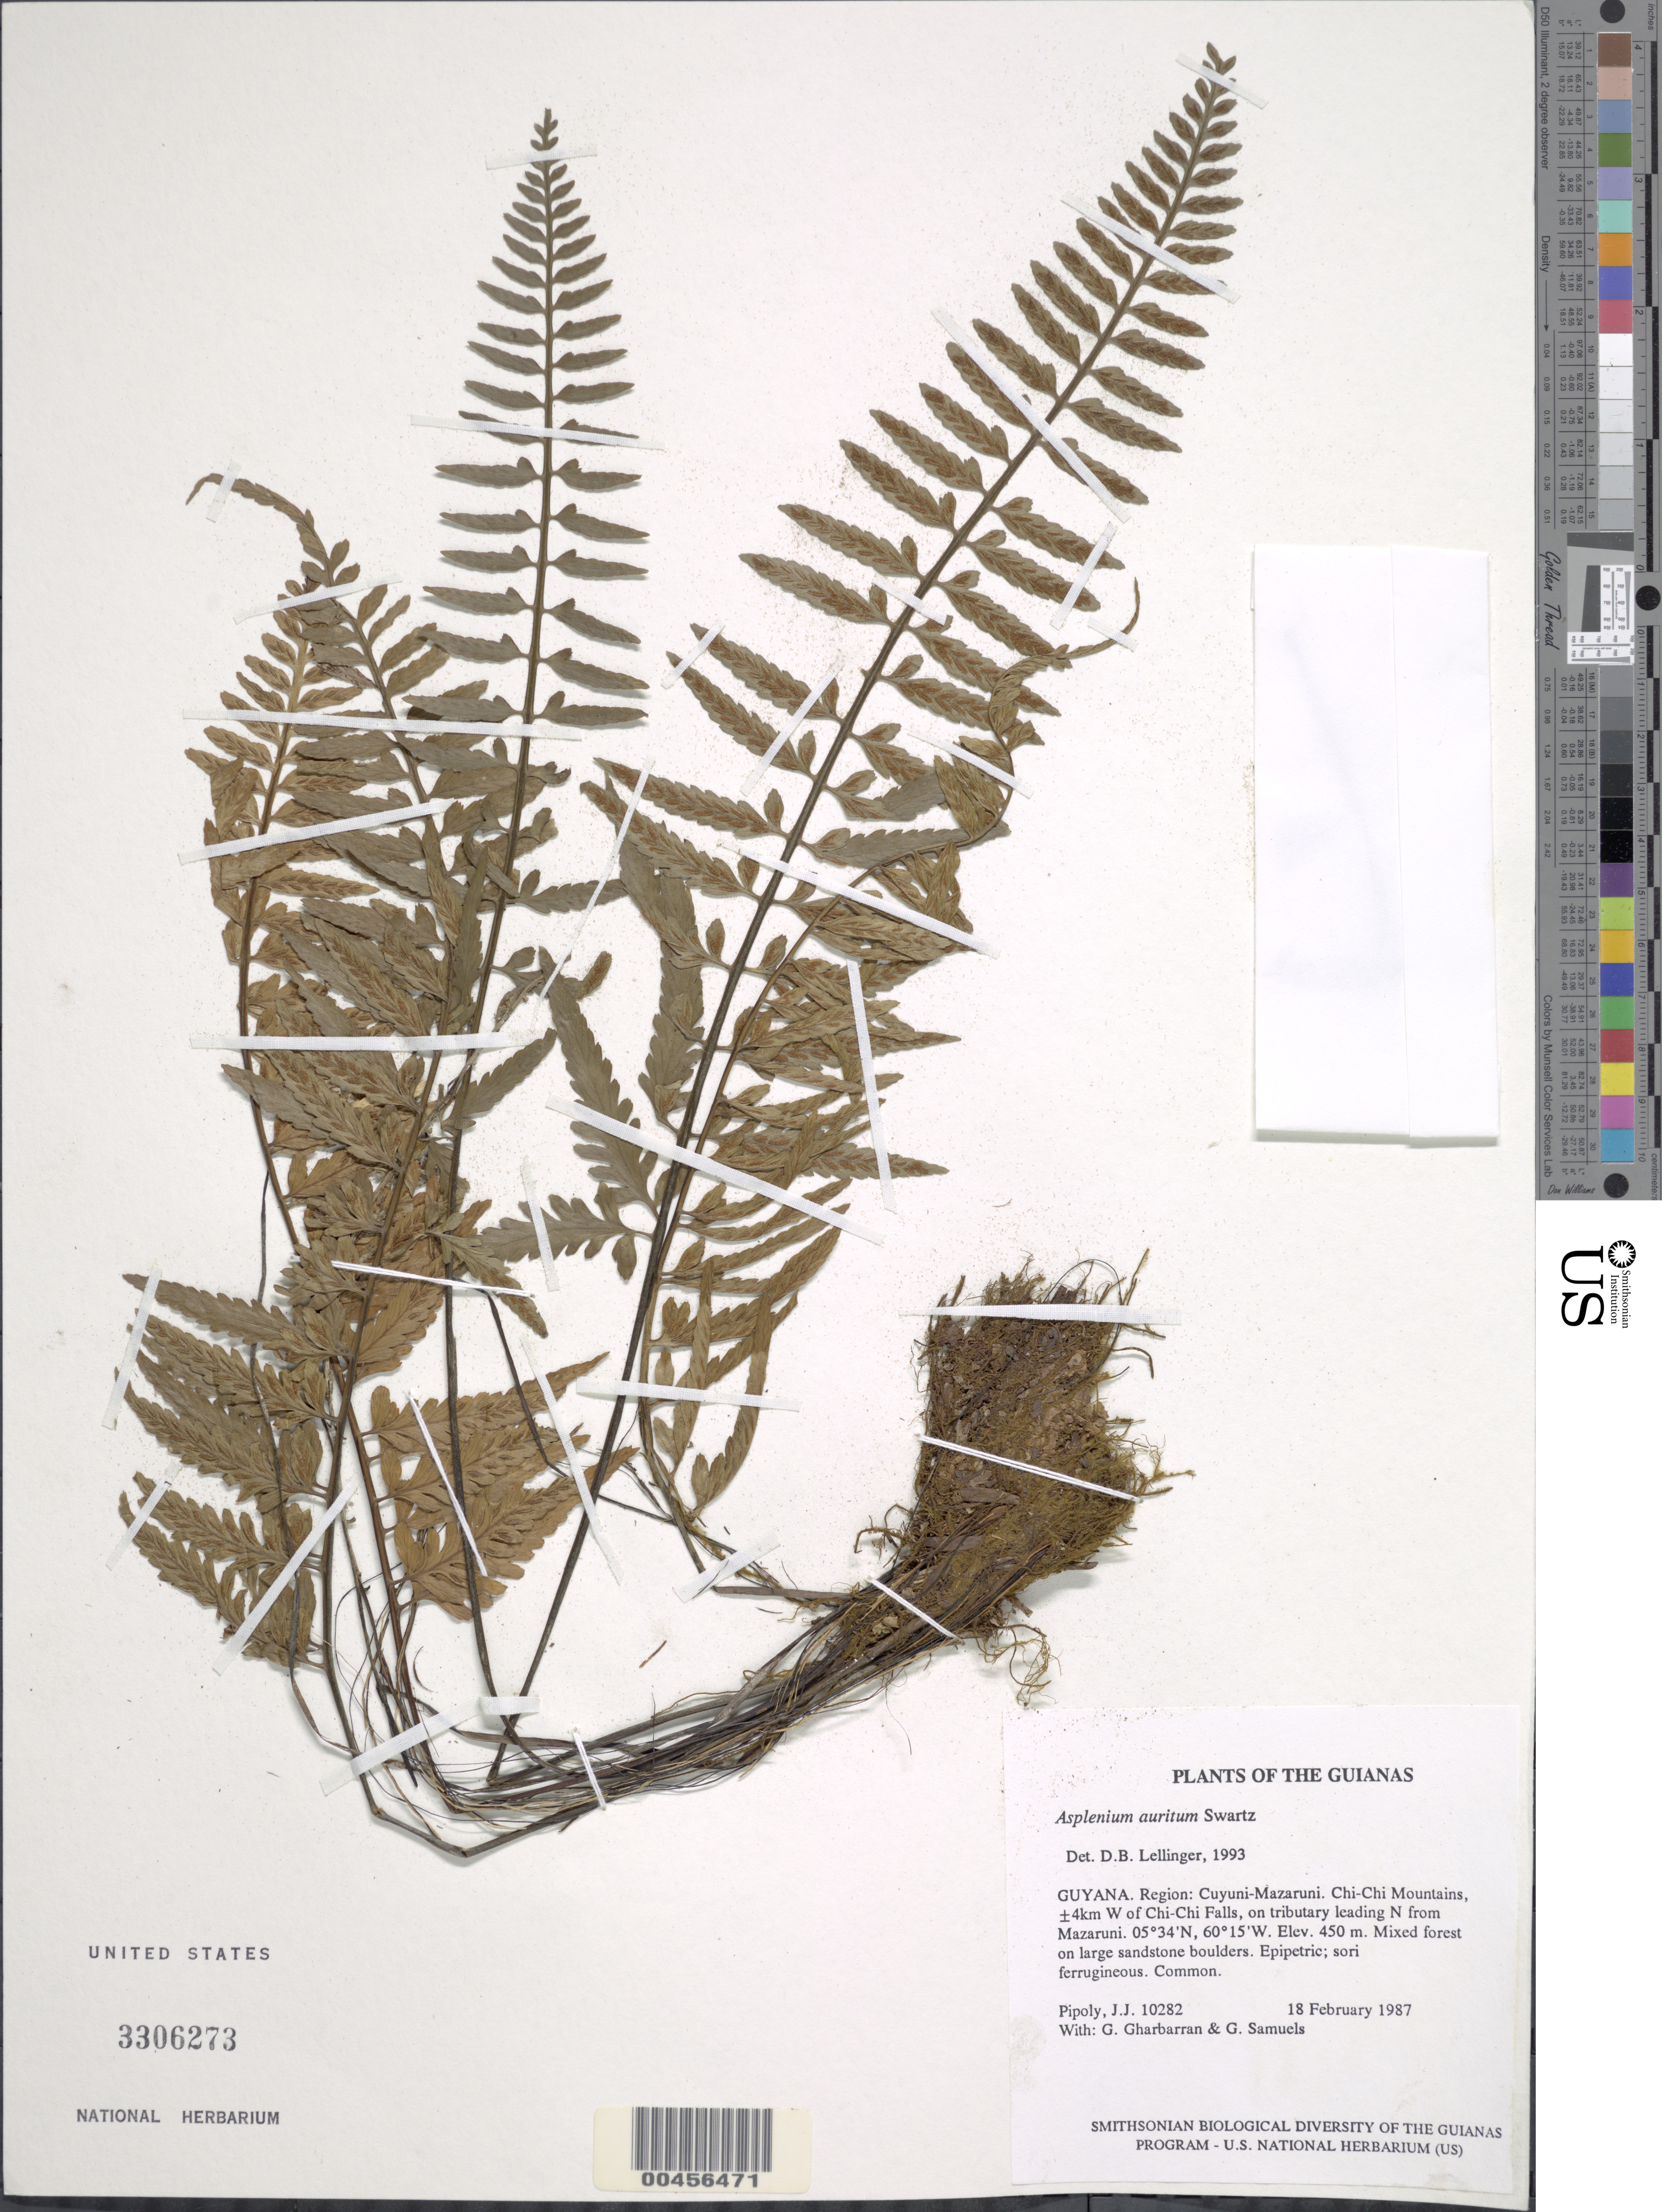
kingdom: Plantae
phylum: Tracheophyta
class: Polypodiopsida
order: Polypodiales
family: Aspleniaceae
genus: Asplenium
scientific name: Asplenium auritum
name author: Sw.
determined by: Lellinger, David B., (BOT), Smithsonian Institution - National Museum of Natural History (UNITED STATES)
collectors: J. J. Pipoly, G. Gharbarran & G. Samuels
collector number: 10282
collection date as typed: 18 February 1987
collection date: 1987-02-18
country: Guyana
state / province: Cuyuni-Mazaruni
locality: Chi-Chi Mountains, ±4km W of Chi-Chi Falls, on tributary leading N from Mazaruni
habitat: Mixed forest on large sandstone boulders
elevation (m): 450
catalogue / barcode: US 3306273